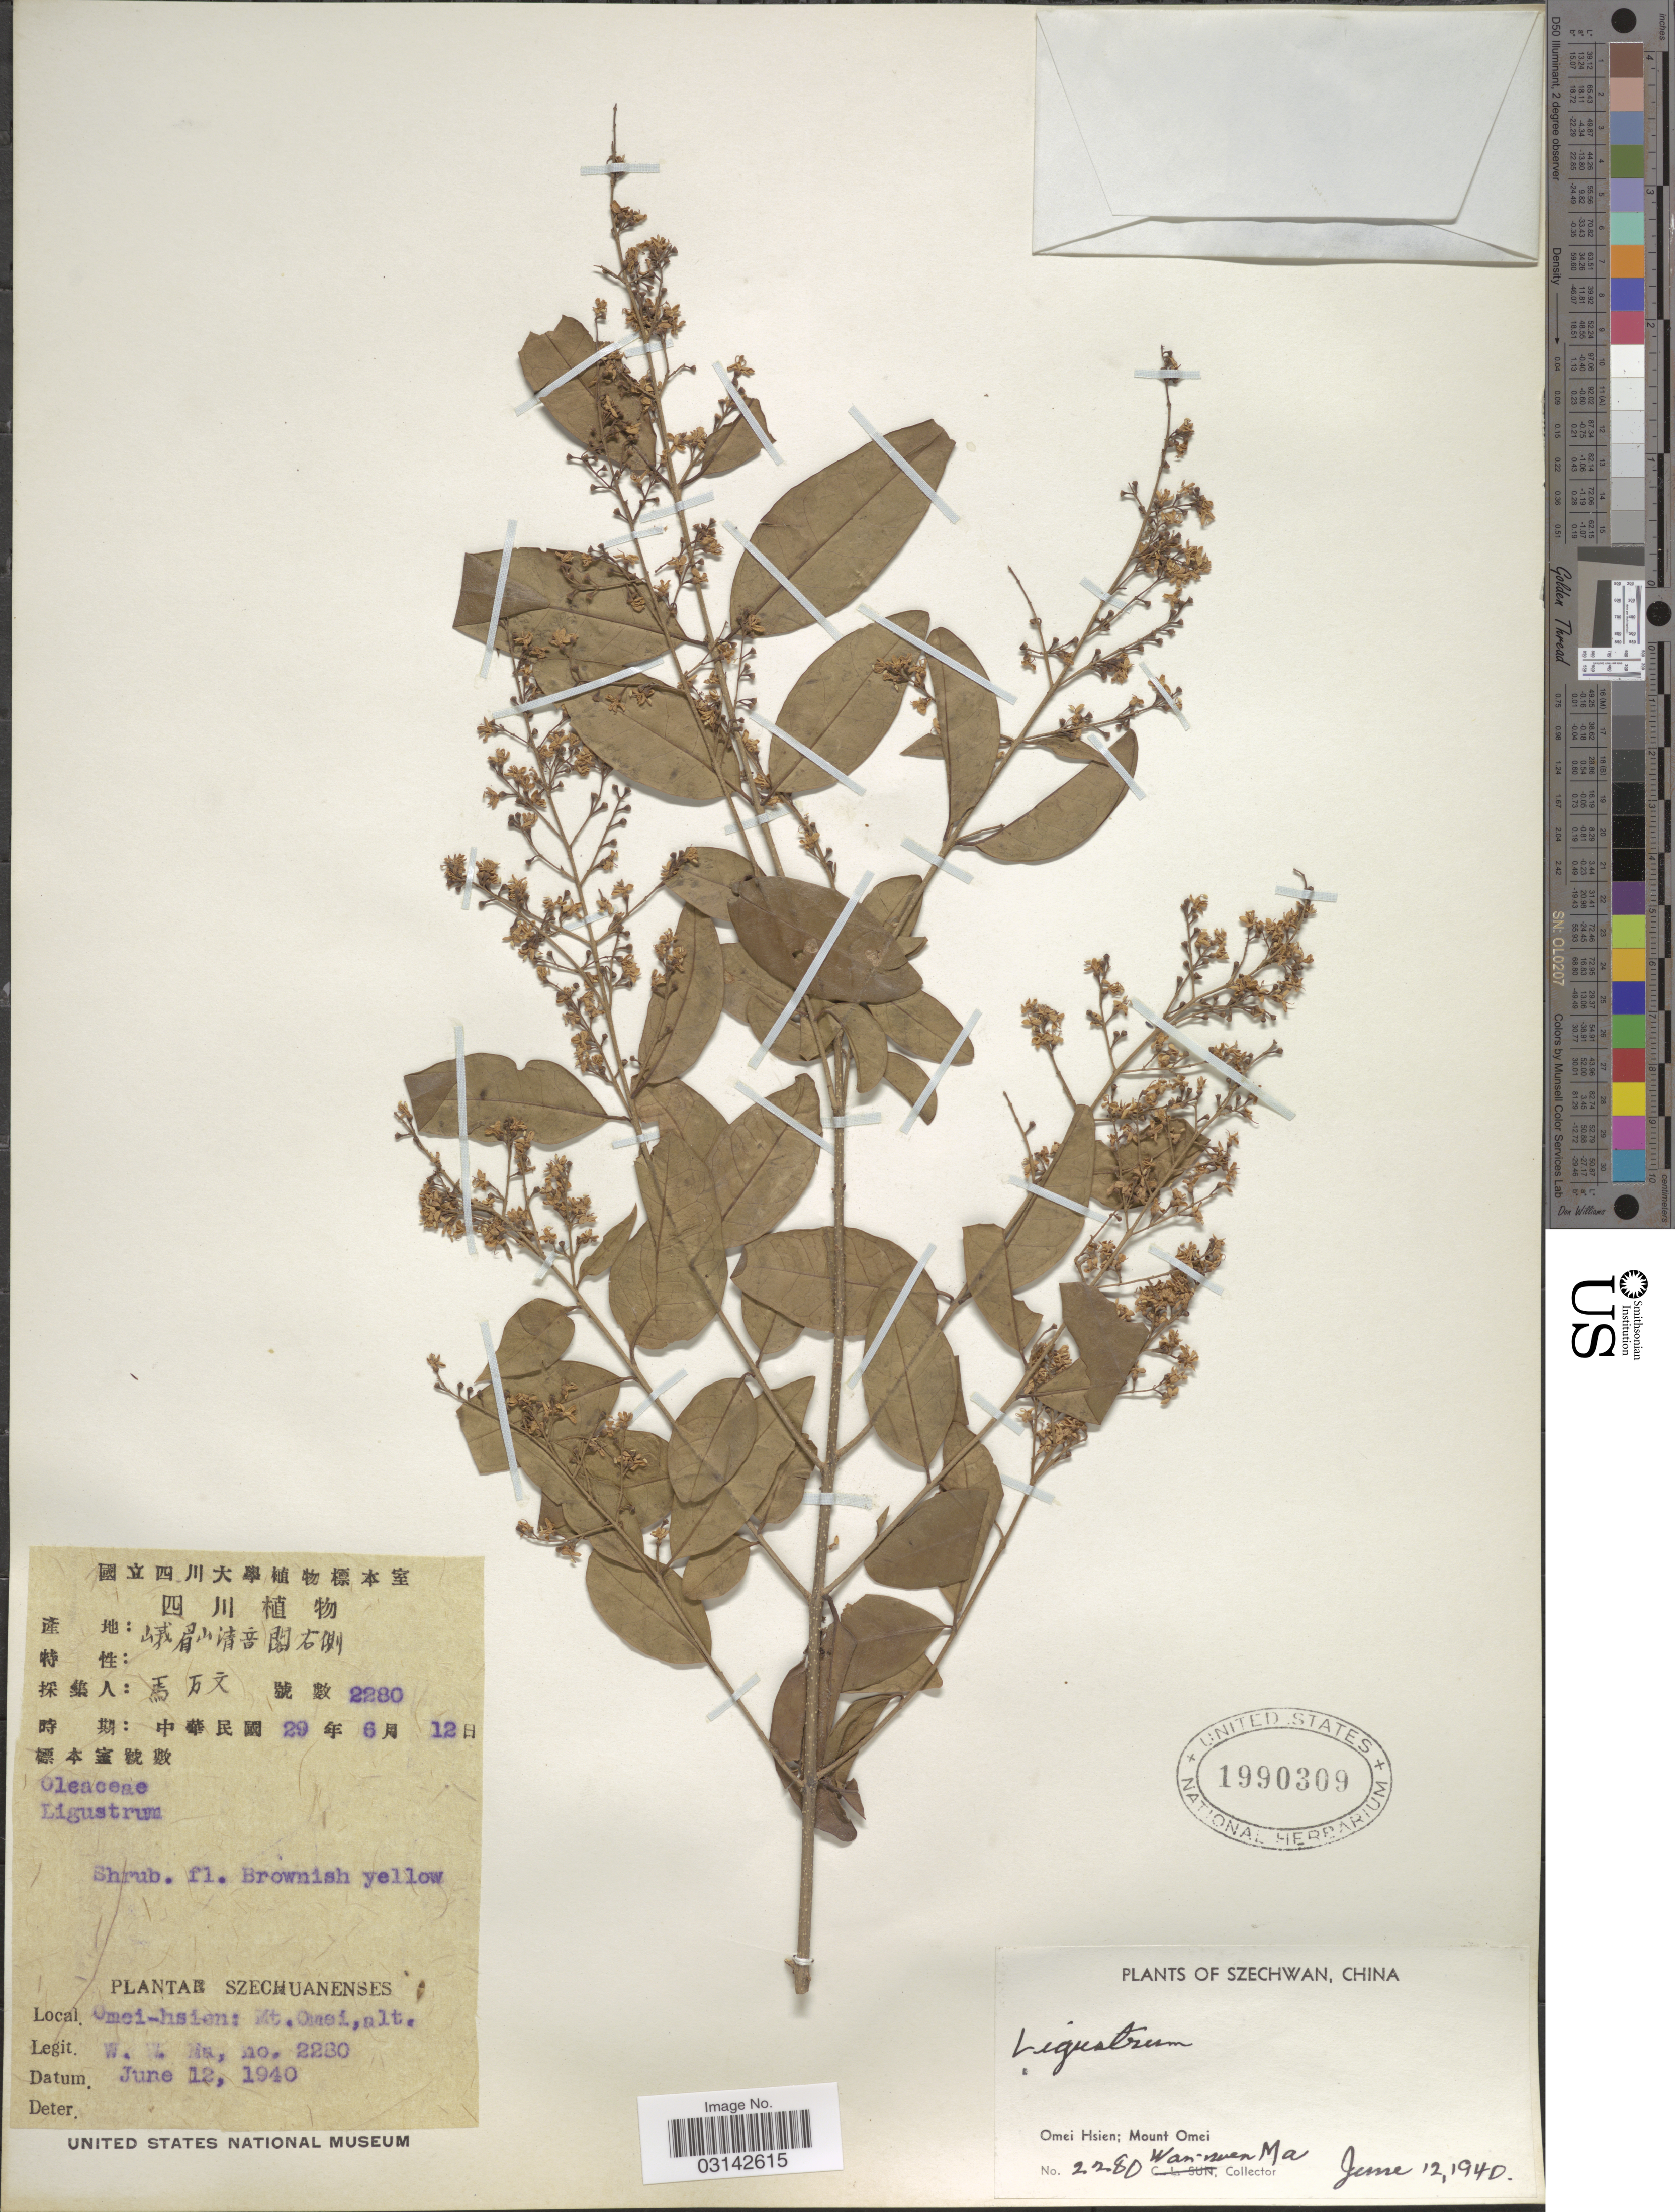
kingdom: Plantae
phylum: Tracheophyta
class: Magnoliopsida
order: Lamiales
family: Oleaceae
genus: Ligustrum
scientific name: Ligustrum sp.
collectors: W. Ma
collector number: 2280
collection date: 1940-06-12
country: China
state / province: Sichuan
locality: Szechwan, Omei Hsien; Mount Omei.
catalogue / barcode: US 1990309